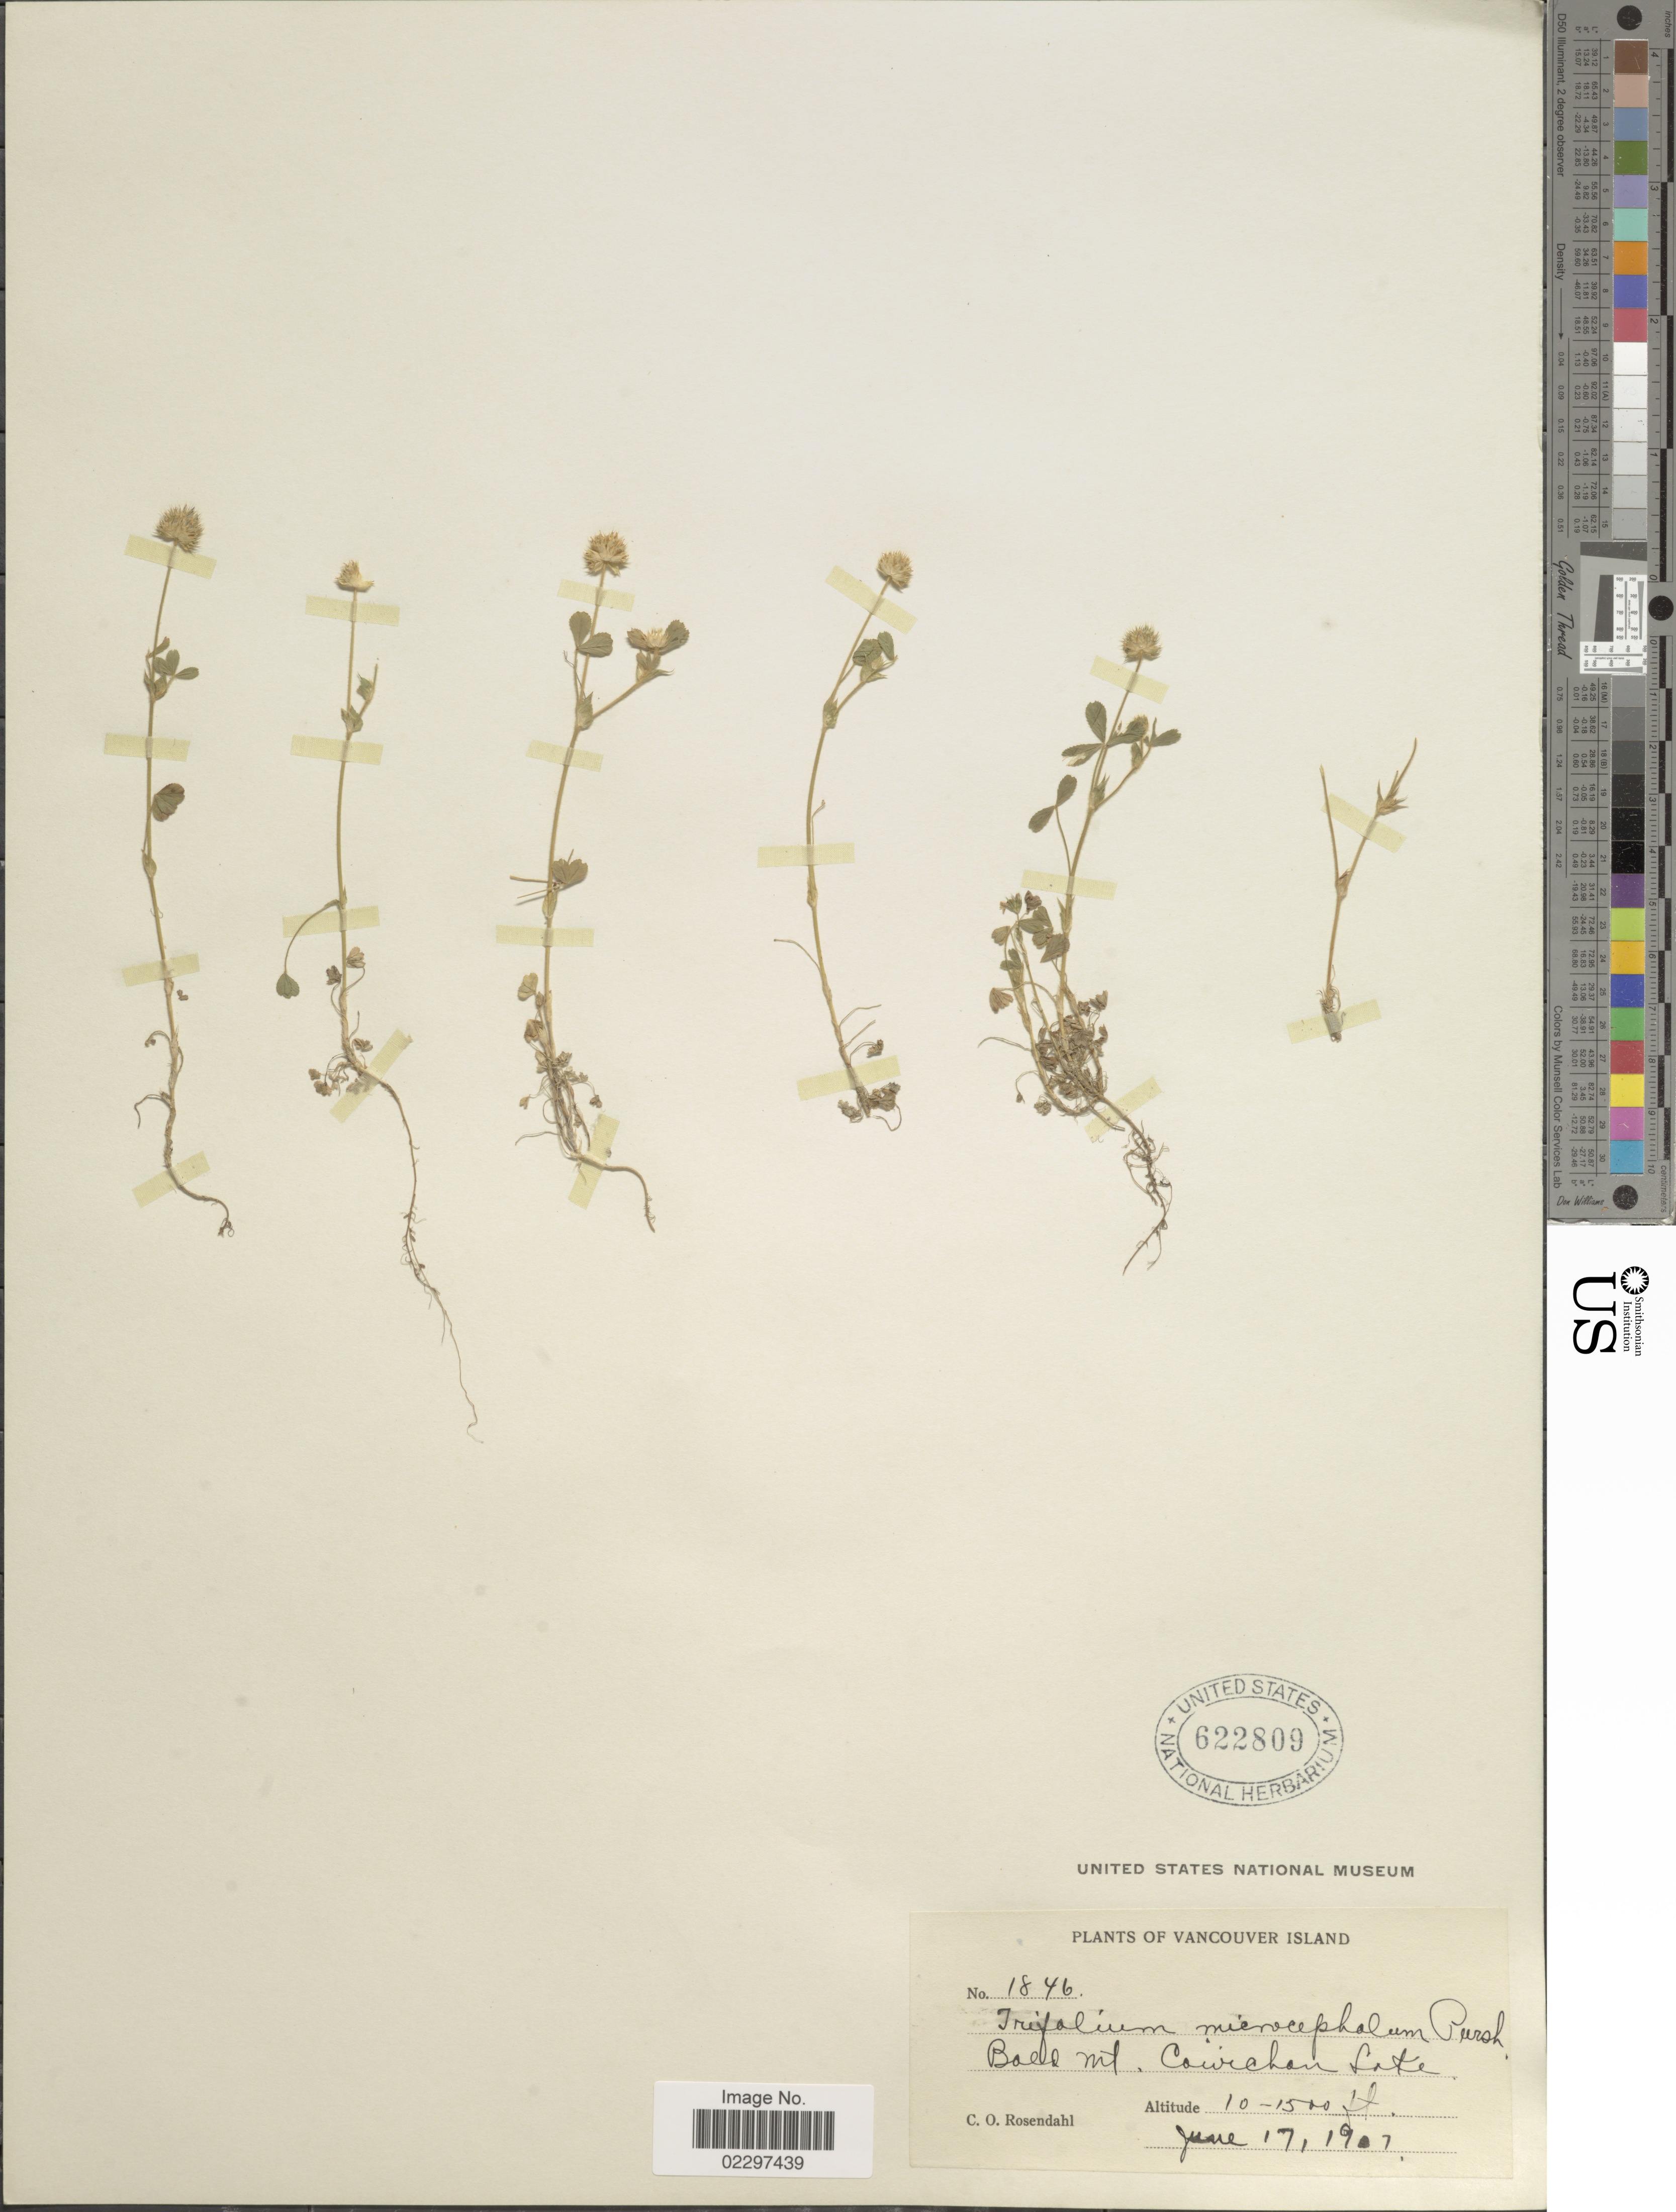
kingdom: Plantae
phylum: Tracheophyta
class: Magnoliopsida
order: Fabales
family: Fabaceae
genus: Trifolium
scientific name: Trifolium microcephalum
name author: Pursh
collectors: C. O. Rosendahl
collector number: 1846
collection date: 1907-06-17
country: Canada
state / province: British Columbia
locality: Vancouver Island. Bold Mt. Cowichan Lake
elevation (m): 305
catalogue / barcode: US 622809